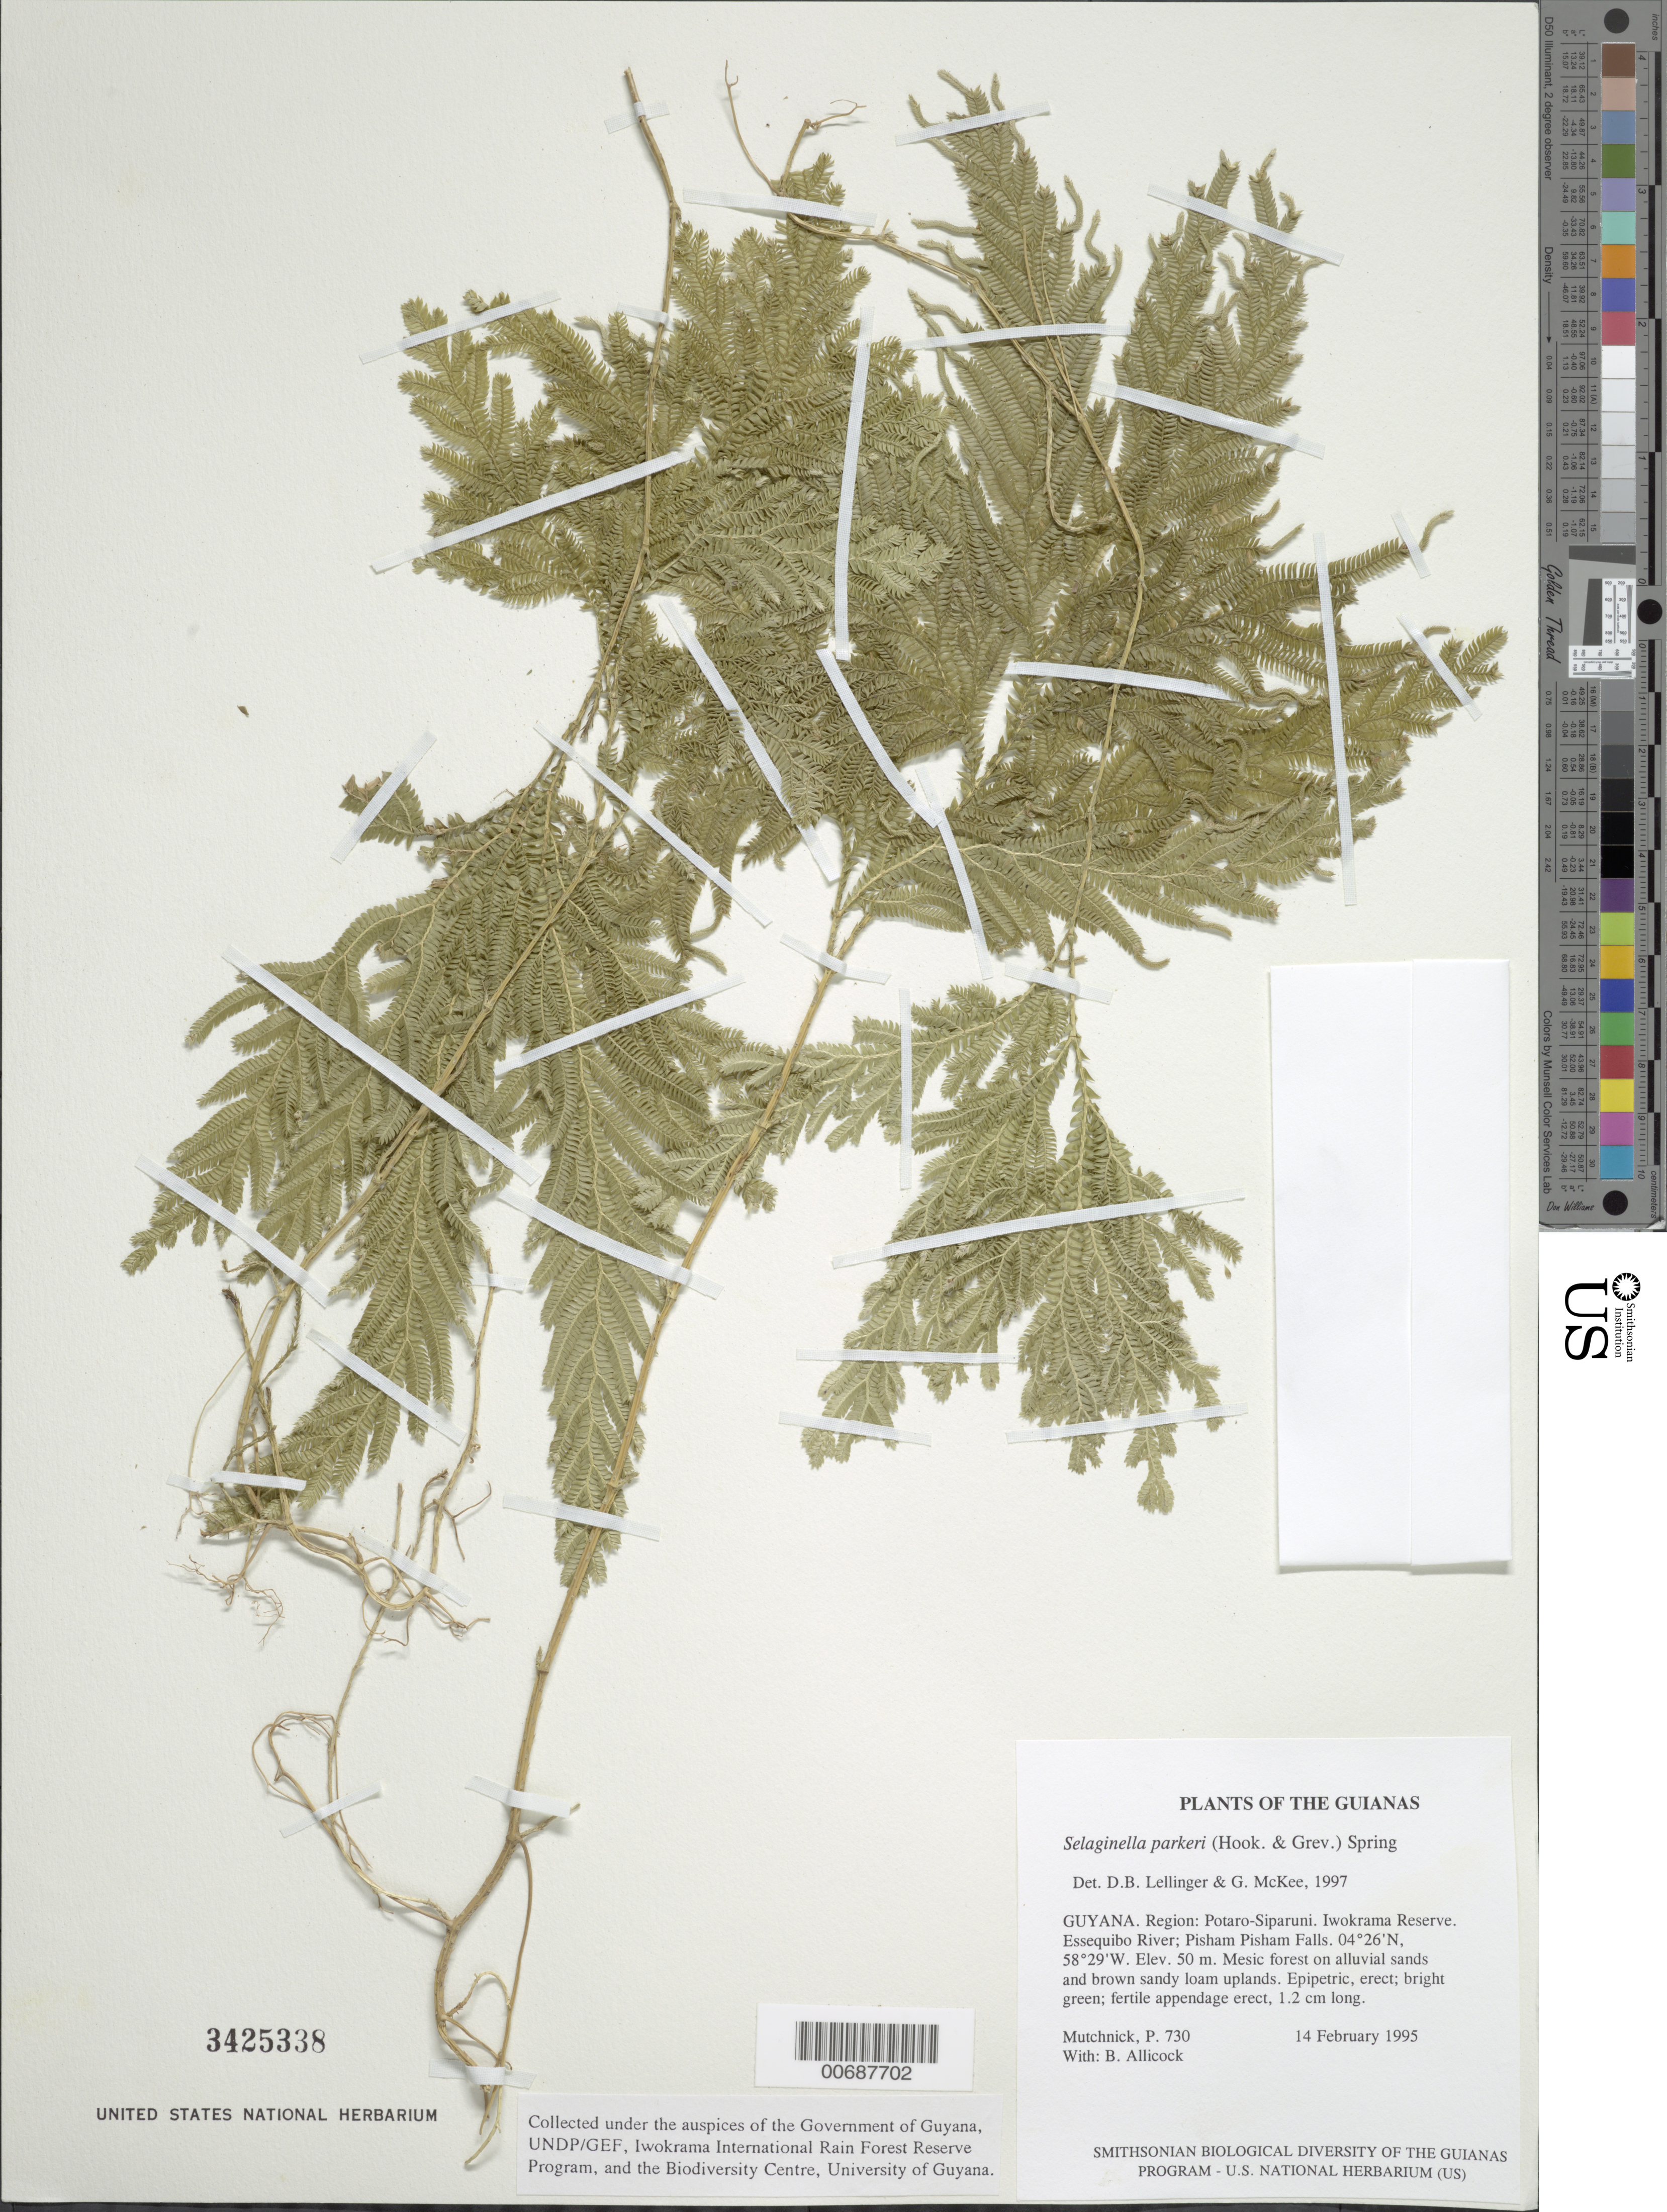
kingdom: Plantae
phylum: Tracheophyta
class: Lycopodiopsida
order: Selaginellales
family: Selaginellaceae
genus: Selaginella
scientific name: Selaginella parkeri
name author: (Hook. & Grev.) Spring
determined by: Lellinger, D. B.; McKee, G. S.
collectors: P. Mutchnick & B. Allicock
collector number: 730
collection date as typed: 14 February 1995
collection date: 1995-02-14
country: Guyana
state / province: Potaro-Siparuni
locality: Iwokrama Reserve. Essequibo River; Pisham Pisham Falls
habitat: Mesic forest on alluvial sands and brown sandy loam uplands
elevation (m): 50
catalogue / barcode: US 3425338